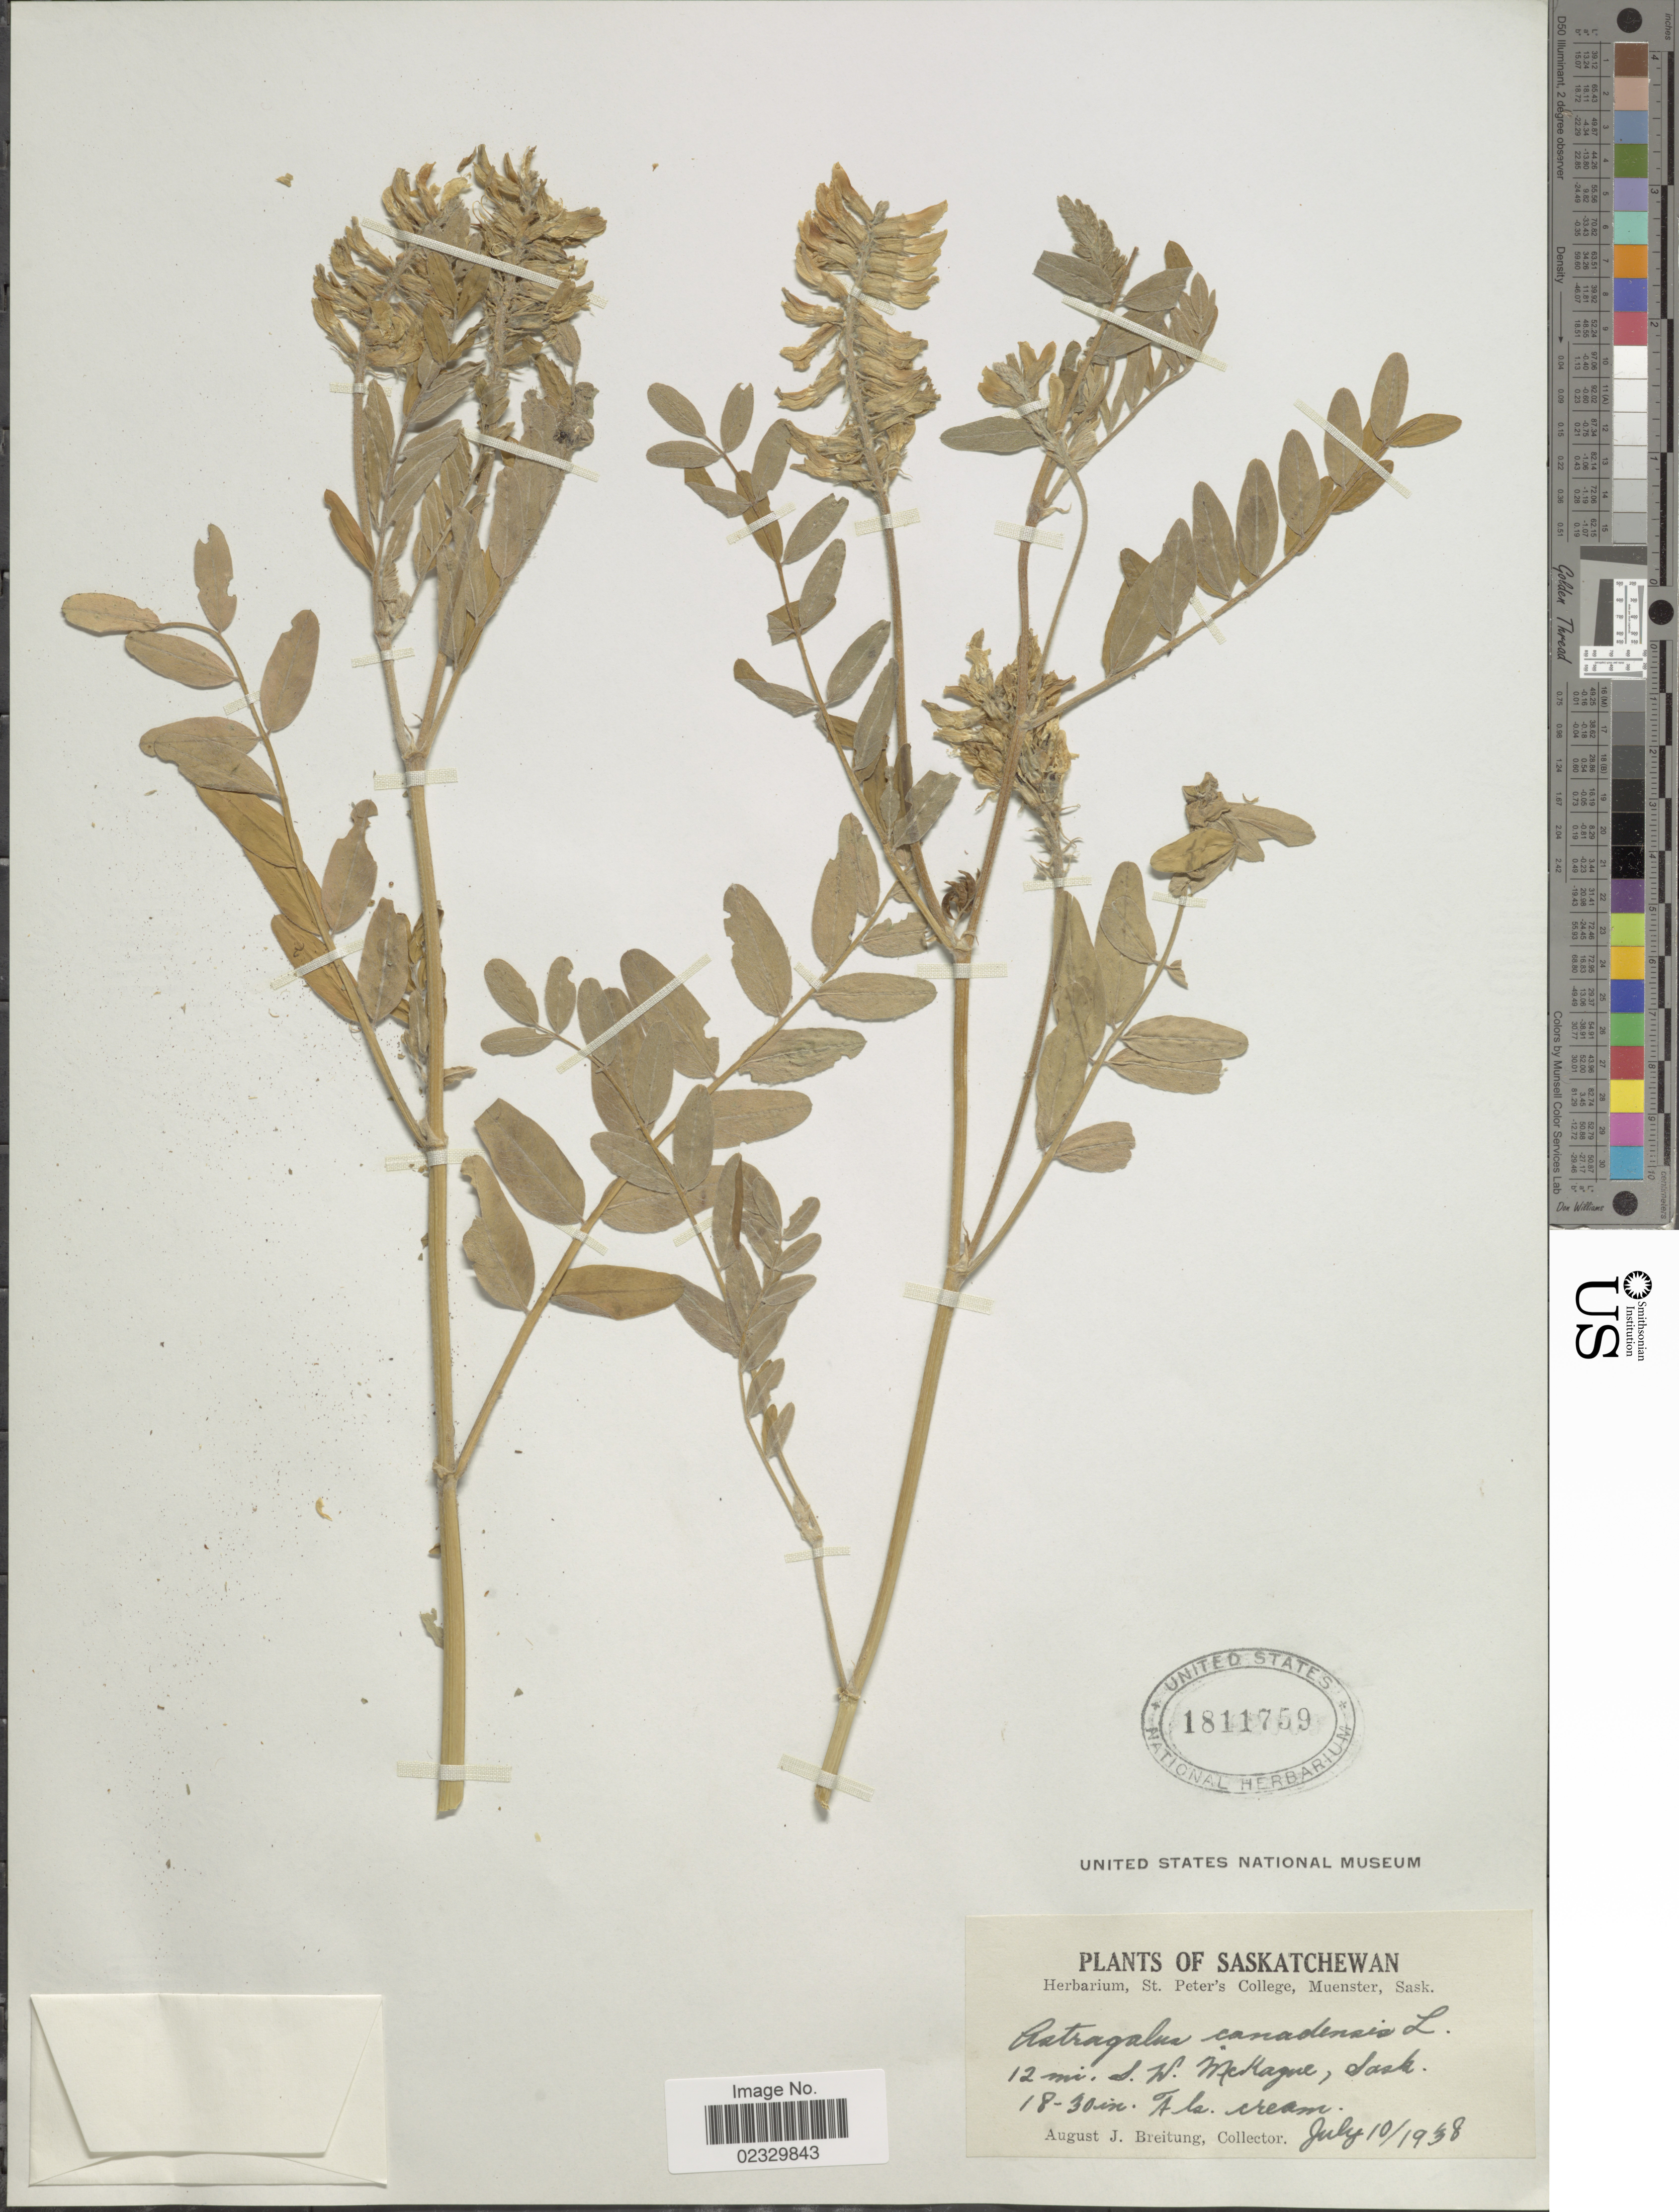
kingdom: Plantae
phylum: Tracheophyta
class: Magnoliopsida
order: Fabales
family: Fabaceae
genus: Astragalus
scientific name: Astragalus canadensis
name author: L.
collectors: A. Breitung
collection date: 1938-07-10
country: Canada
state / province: Saskatchewan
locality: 12 mi. S.W. McKagne, Sask. 18-30 mi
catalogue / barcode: US 1811759